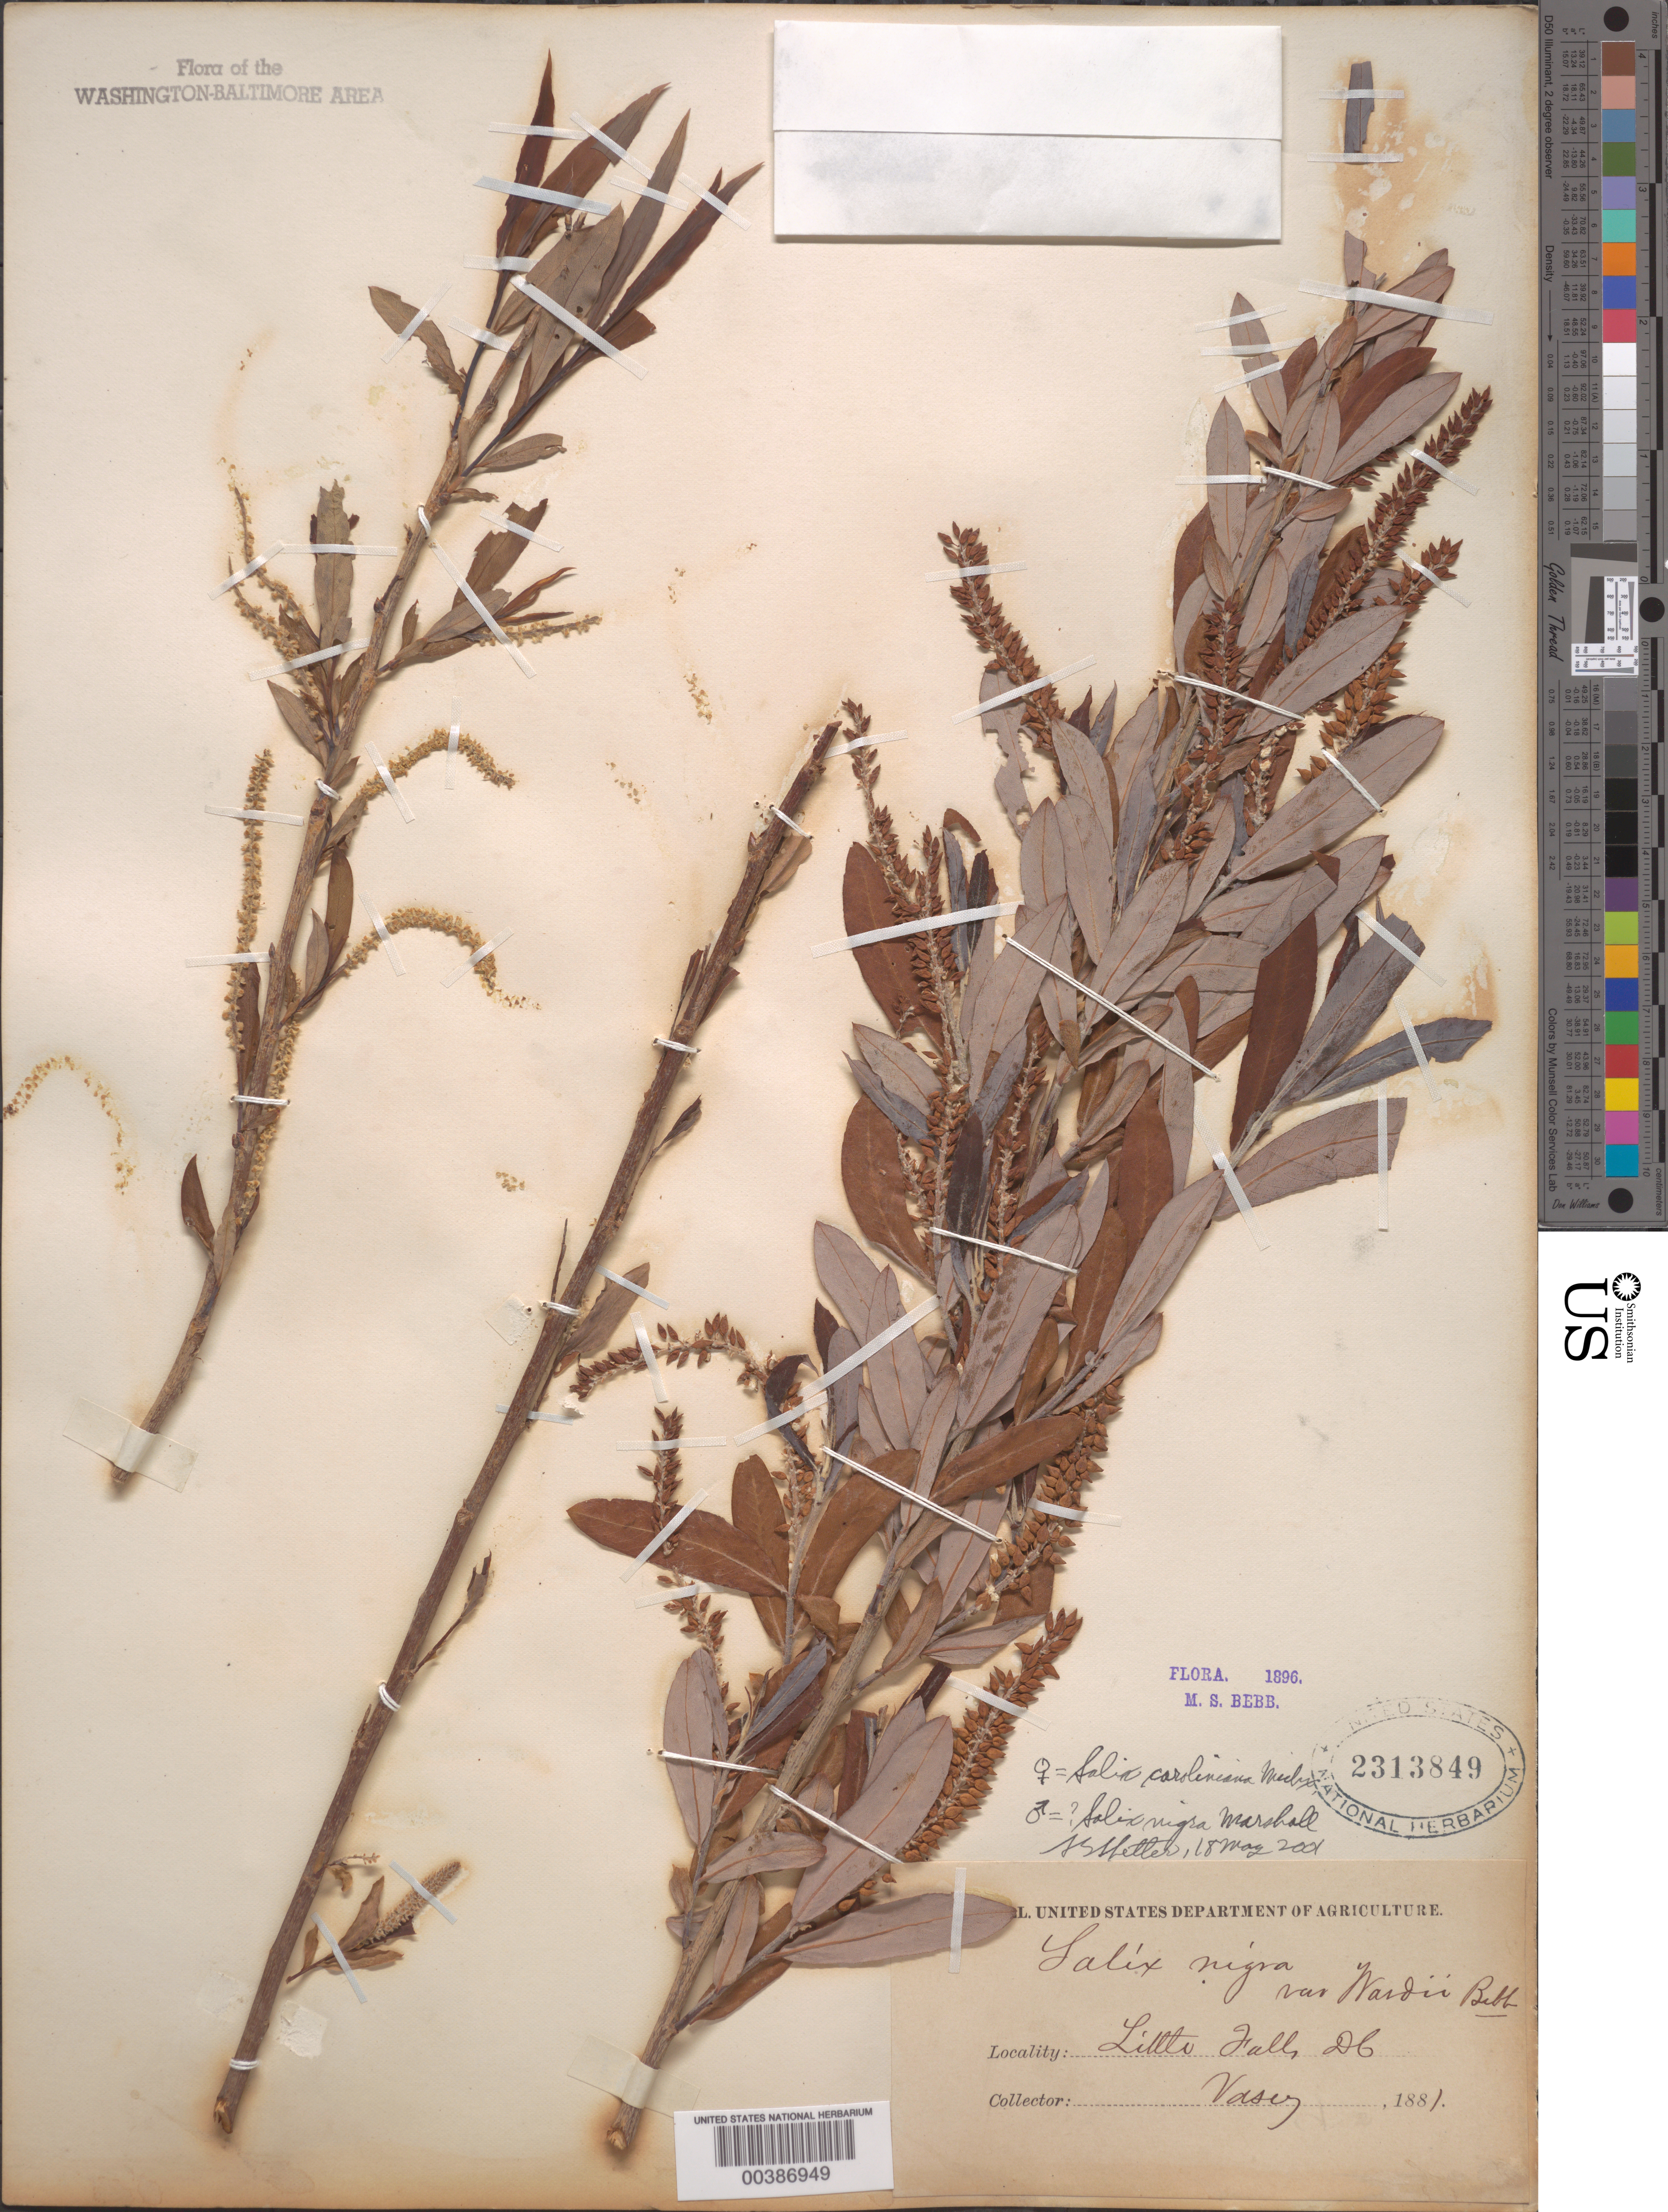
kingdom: Plantae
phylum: Tracheophyta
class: Magnoliopsida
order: Malpighiales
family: Salicaceae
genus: Salix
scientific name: Salix caroliniana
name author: Michx.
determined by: Shetler, Stanwyn G., (US), NMNH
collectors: G. Vasey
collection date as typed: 1881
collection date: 1881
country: United States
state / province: District of Columbia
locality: Little Falls C. and O. Canal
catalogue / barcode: US 2313849